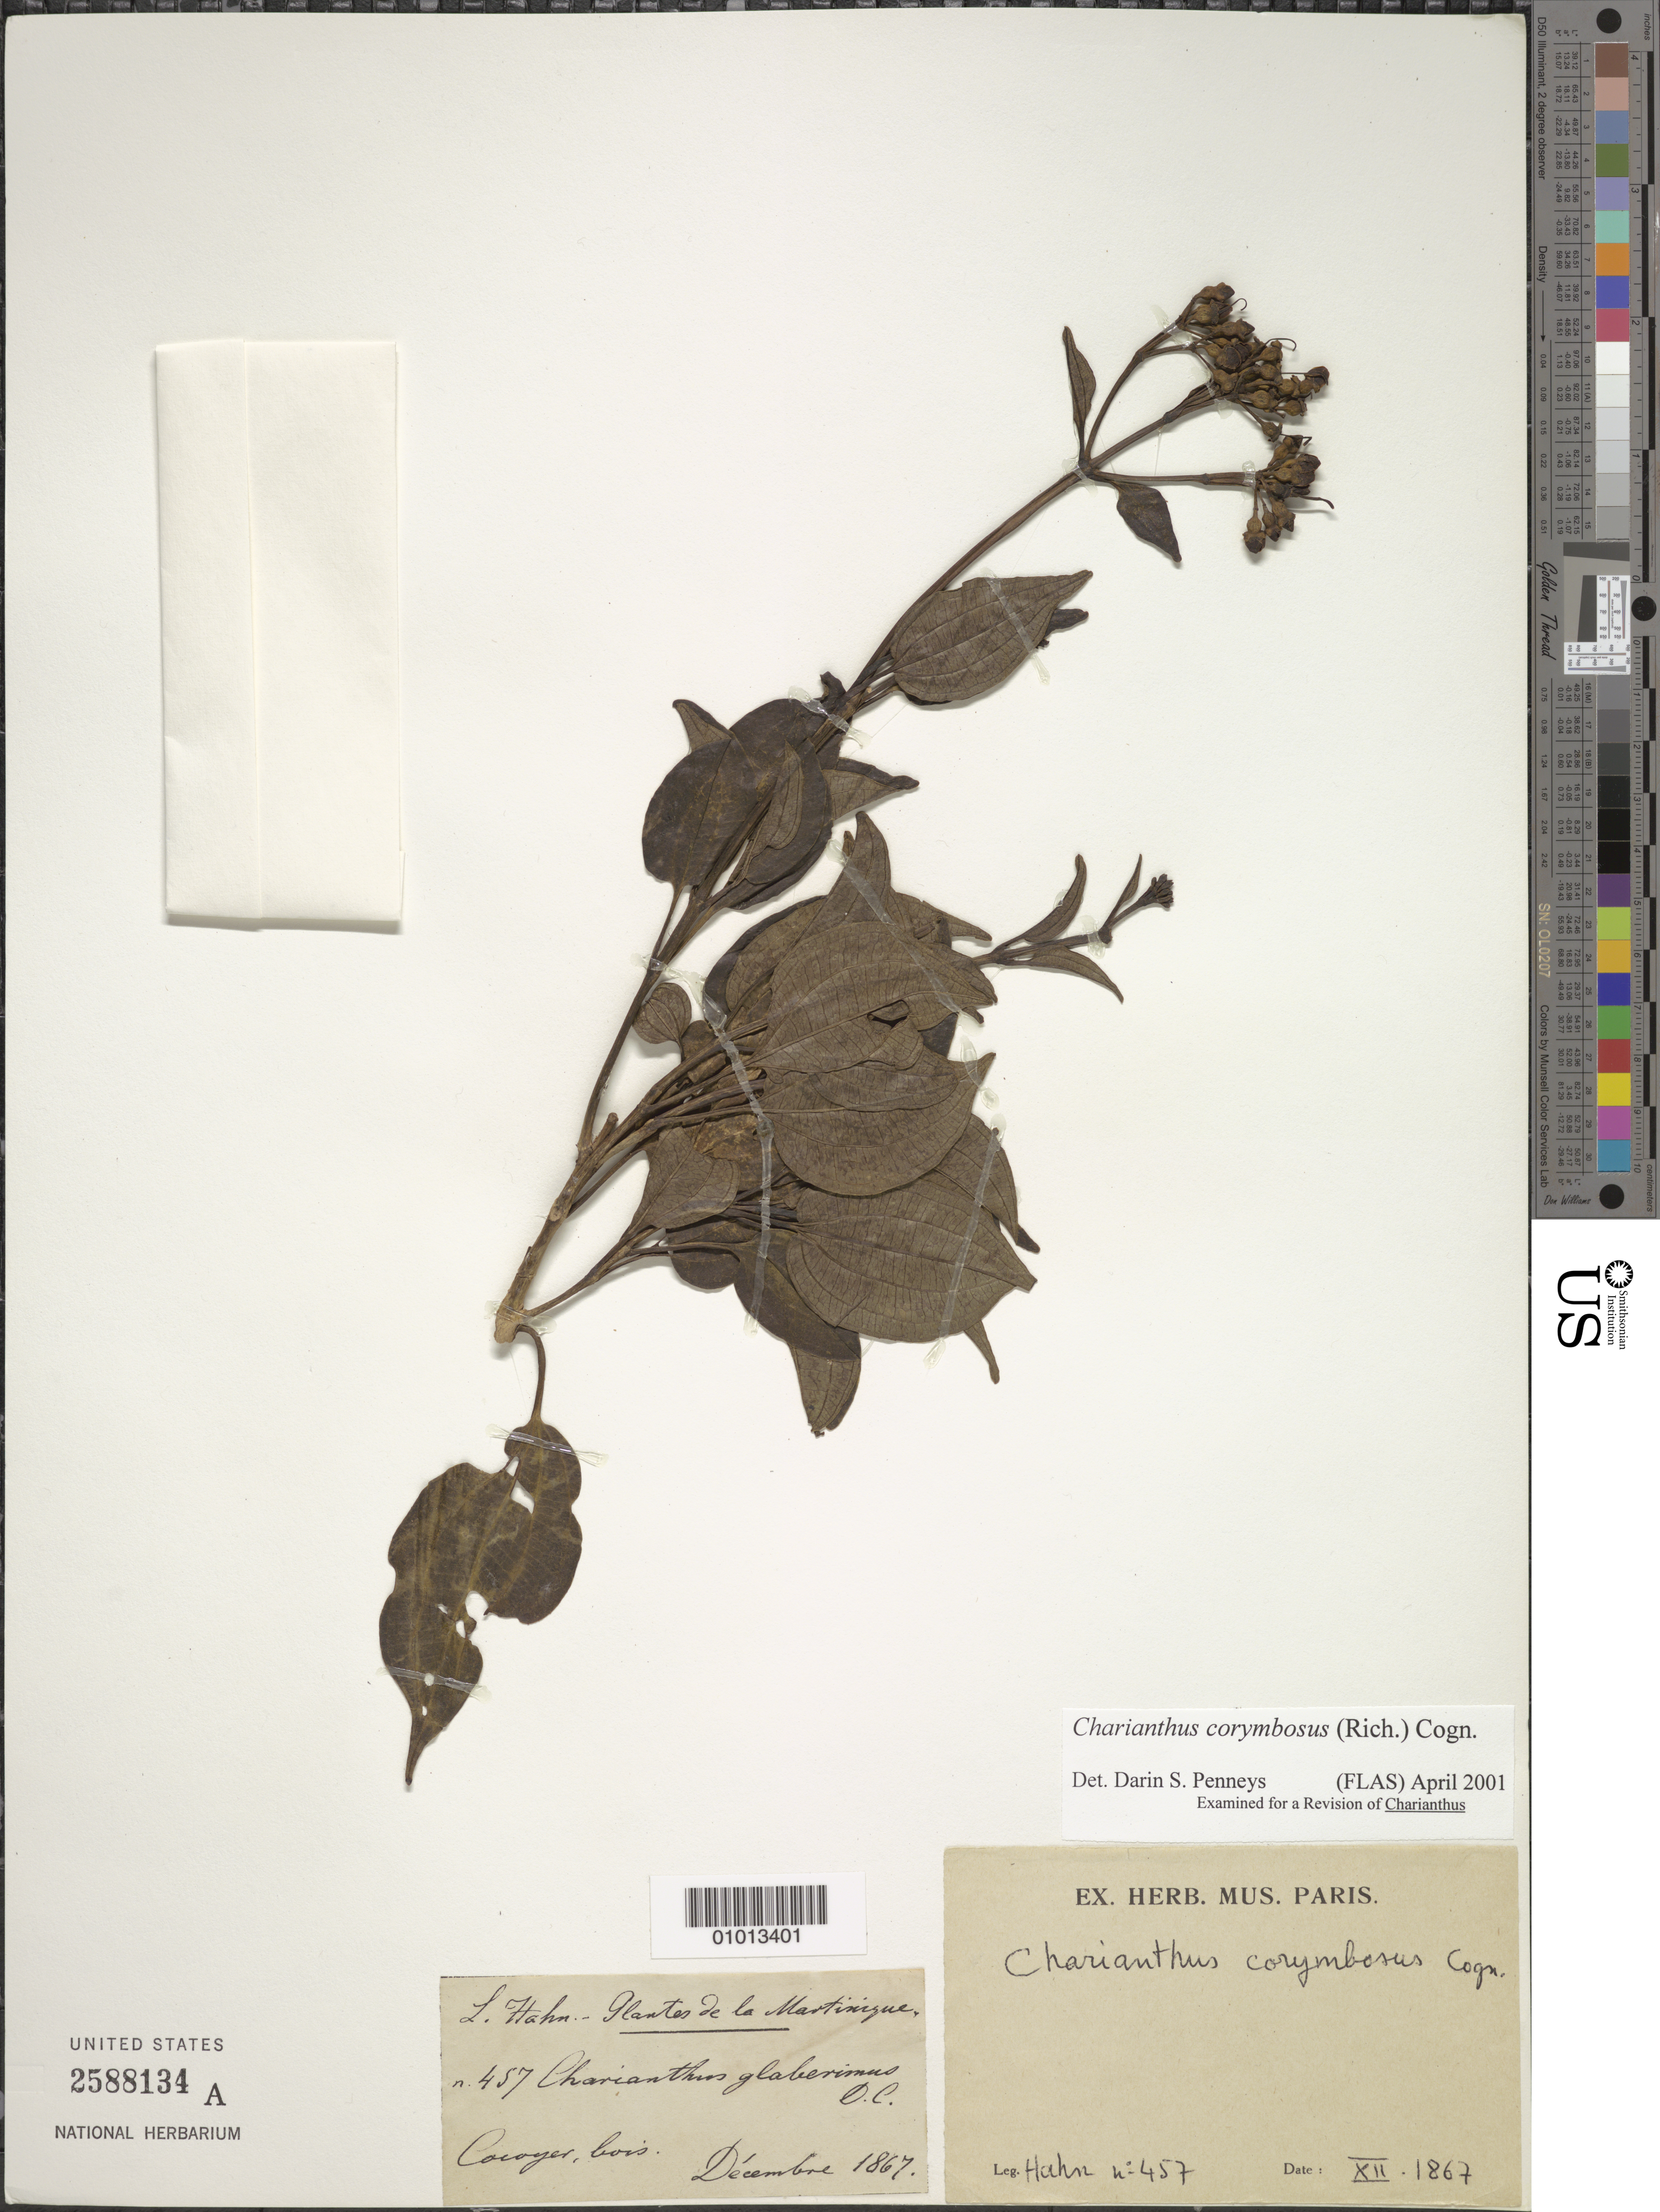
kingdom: Plantae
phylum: Tracheophyta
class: Magnoliopsida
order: Myrtales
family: Melastomataceae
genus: Charianthus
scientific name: Charianthus corymbosus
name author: (Rich.) Cogn.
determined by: Penneys, D. S.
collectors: L. Hahn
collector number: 457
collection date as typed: Dec 1867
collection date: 1867-12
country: Martinique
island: Martinique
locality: Coroyer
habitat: Bois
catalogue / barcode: US 2588134A